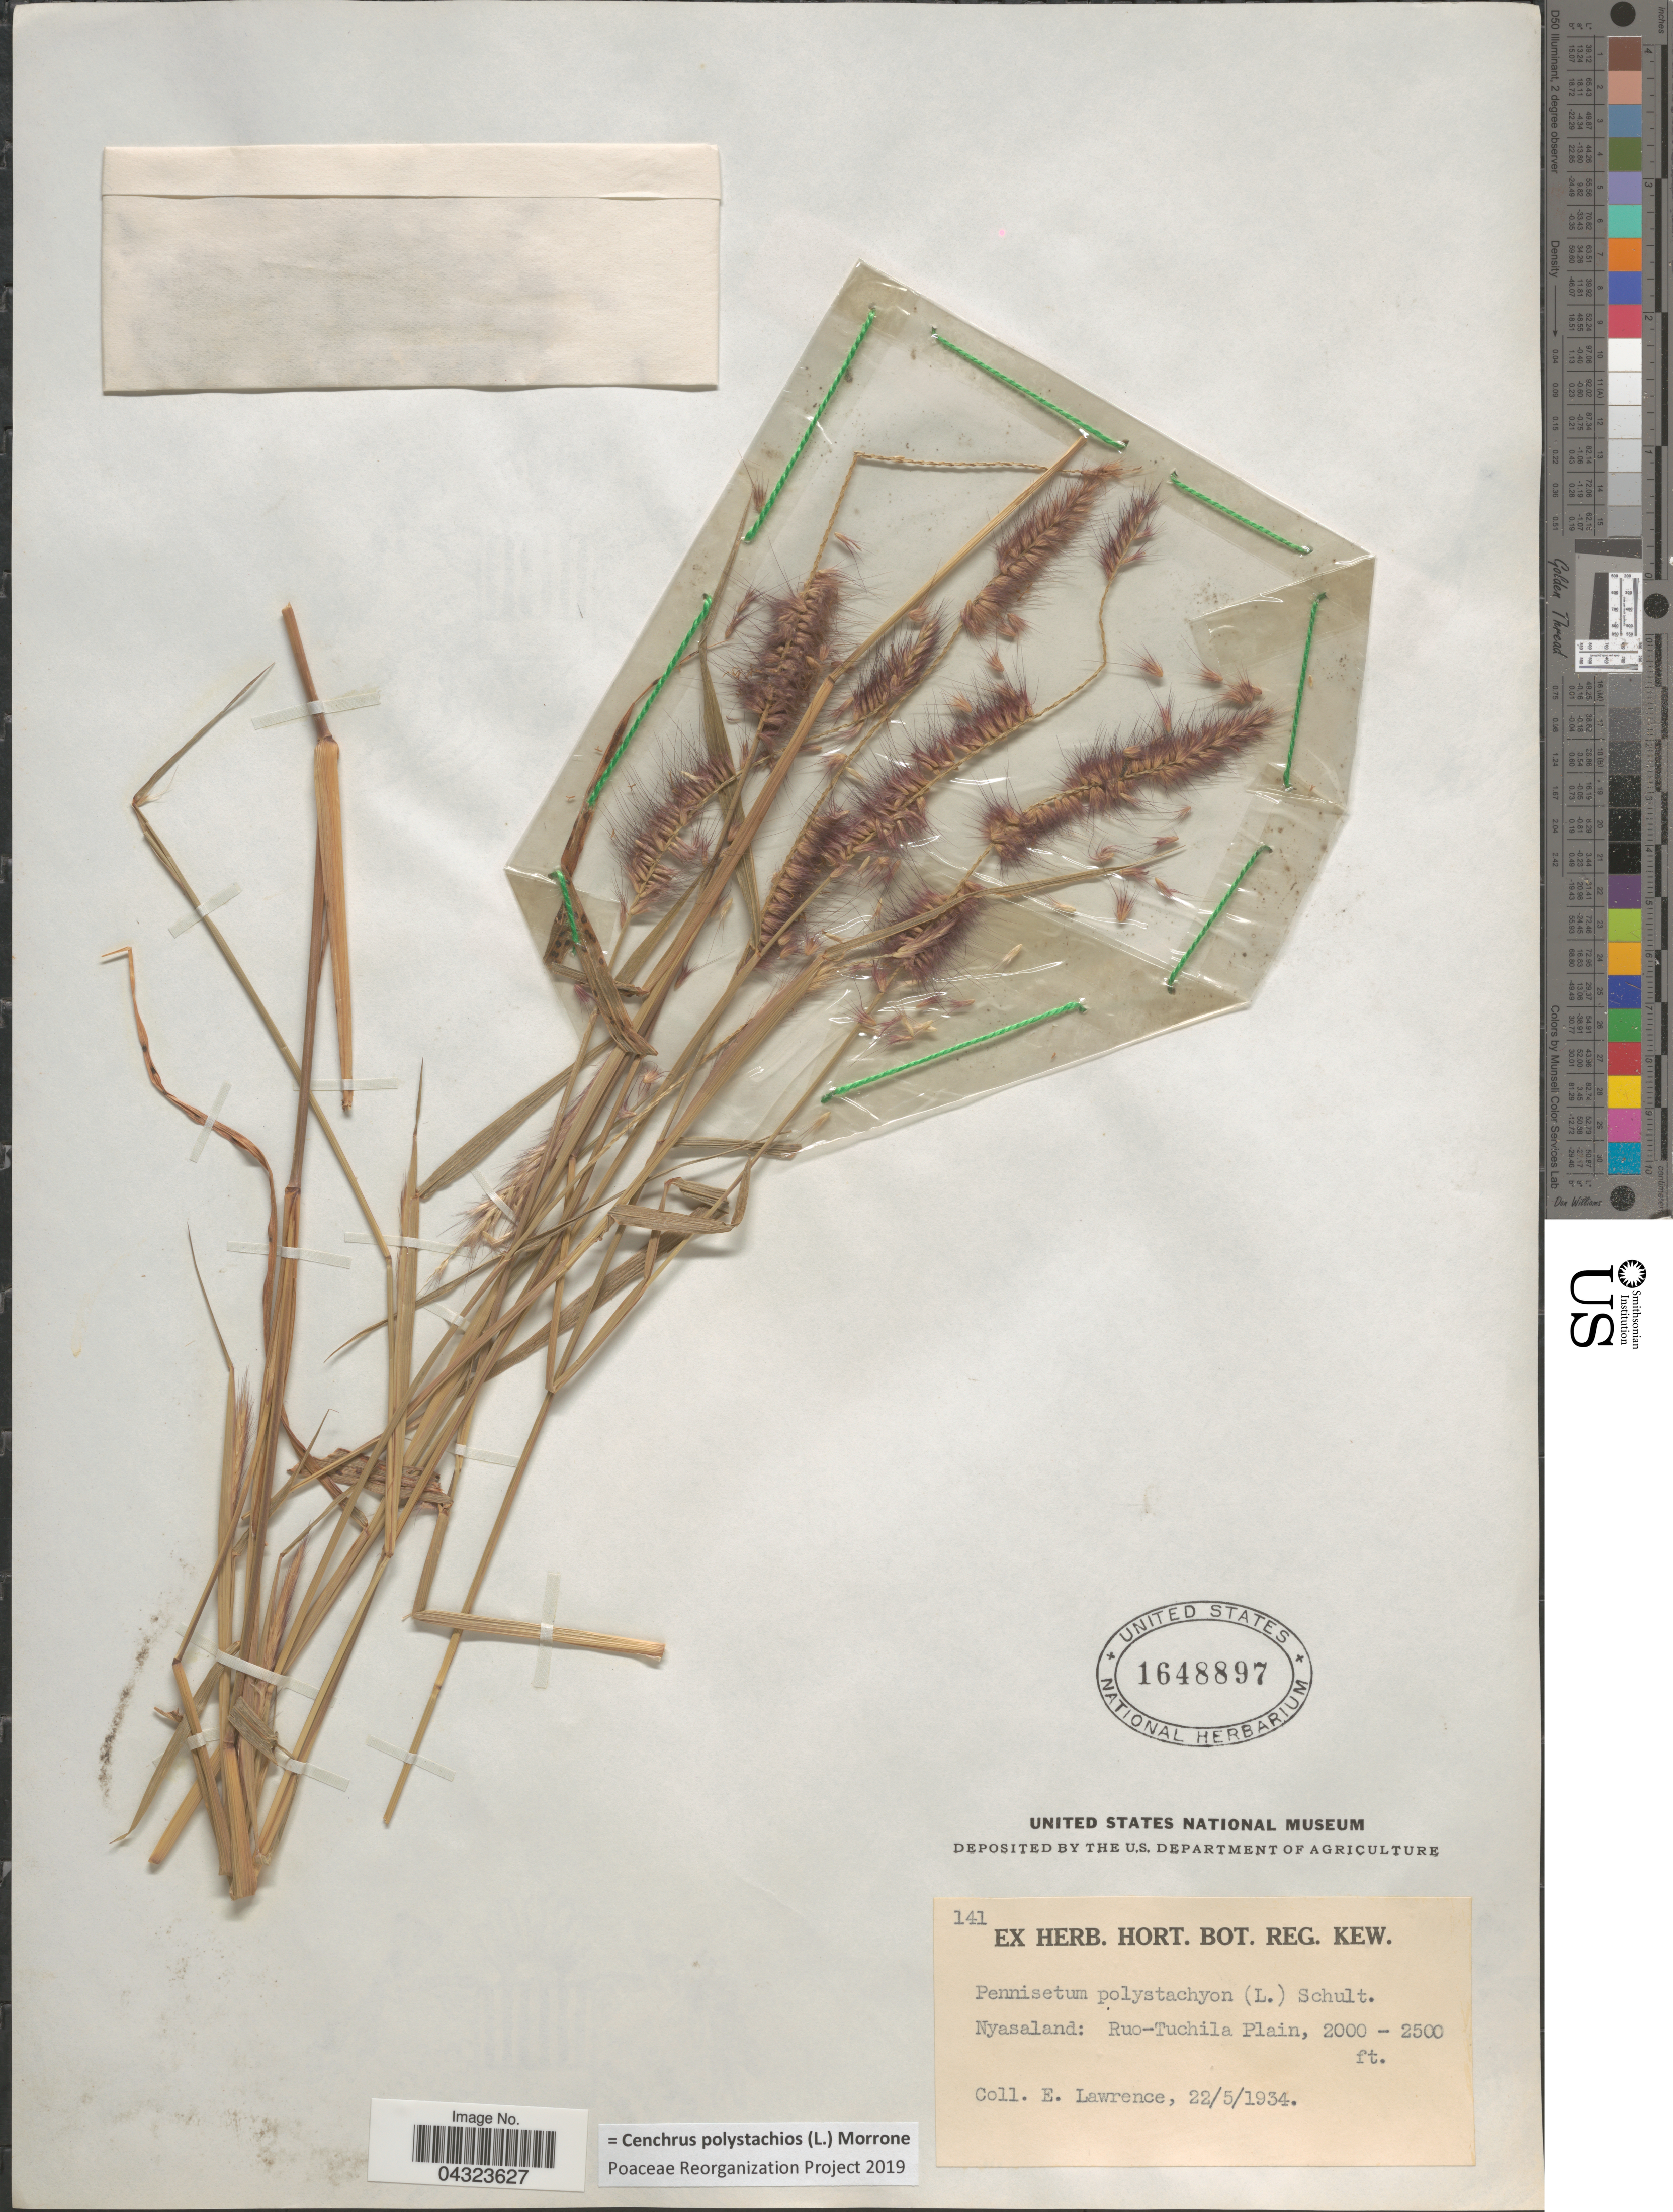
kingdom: Plantae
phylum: Tracheophyta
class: Liliopsida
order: Poales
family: Poaceae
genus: Cenchrus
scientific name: Cenchrus polystachios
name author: (L.) Morrone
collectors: E. Lawrence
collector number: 141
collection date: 1934-05-22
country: Malawi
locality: Nyasaland: Ruo-Tuchila Plain.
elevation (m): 610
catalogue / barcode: US 1648897